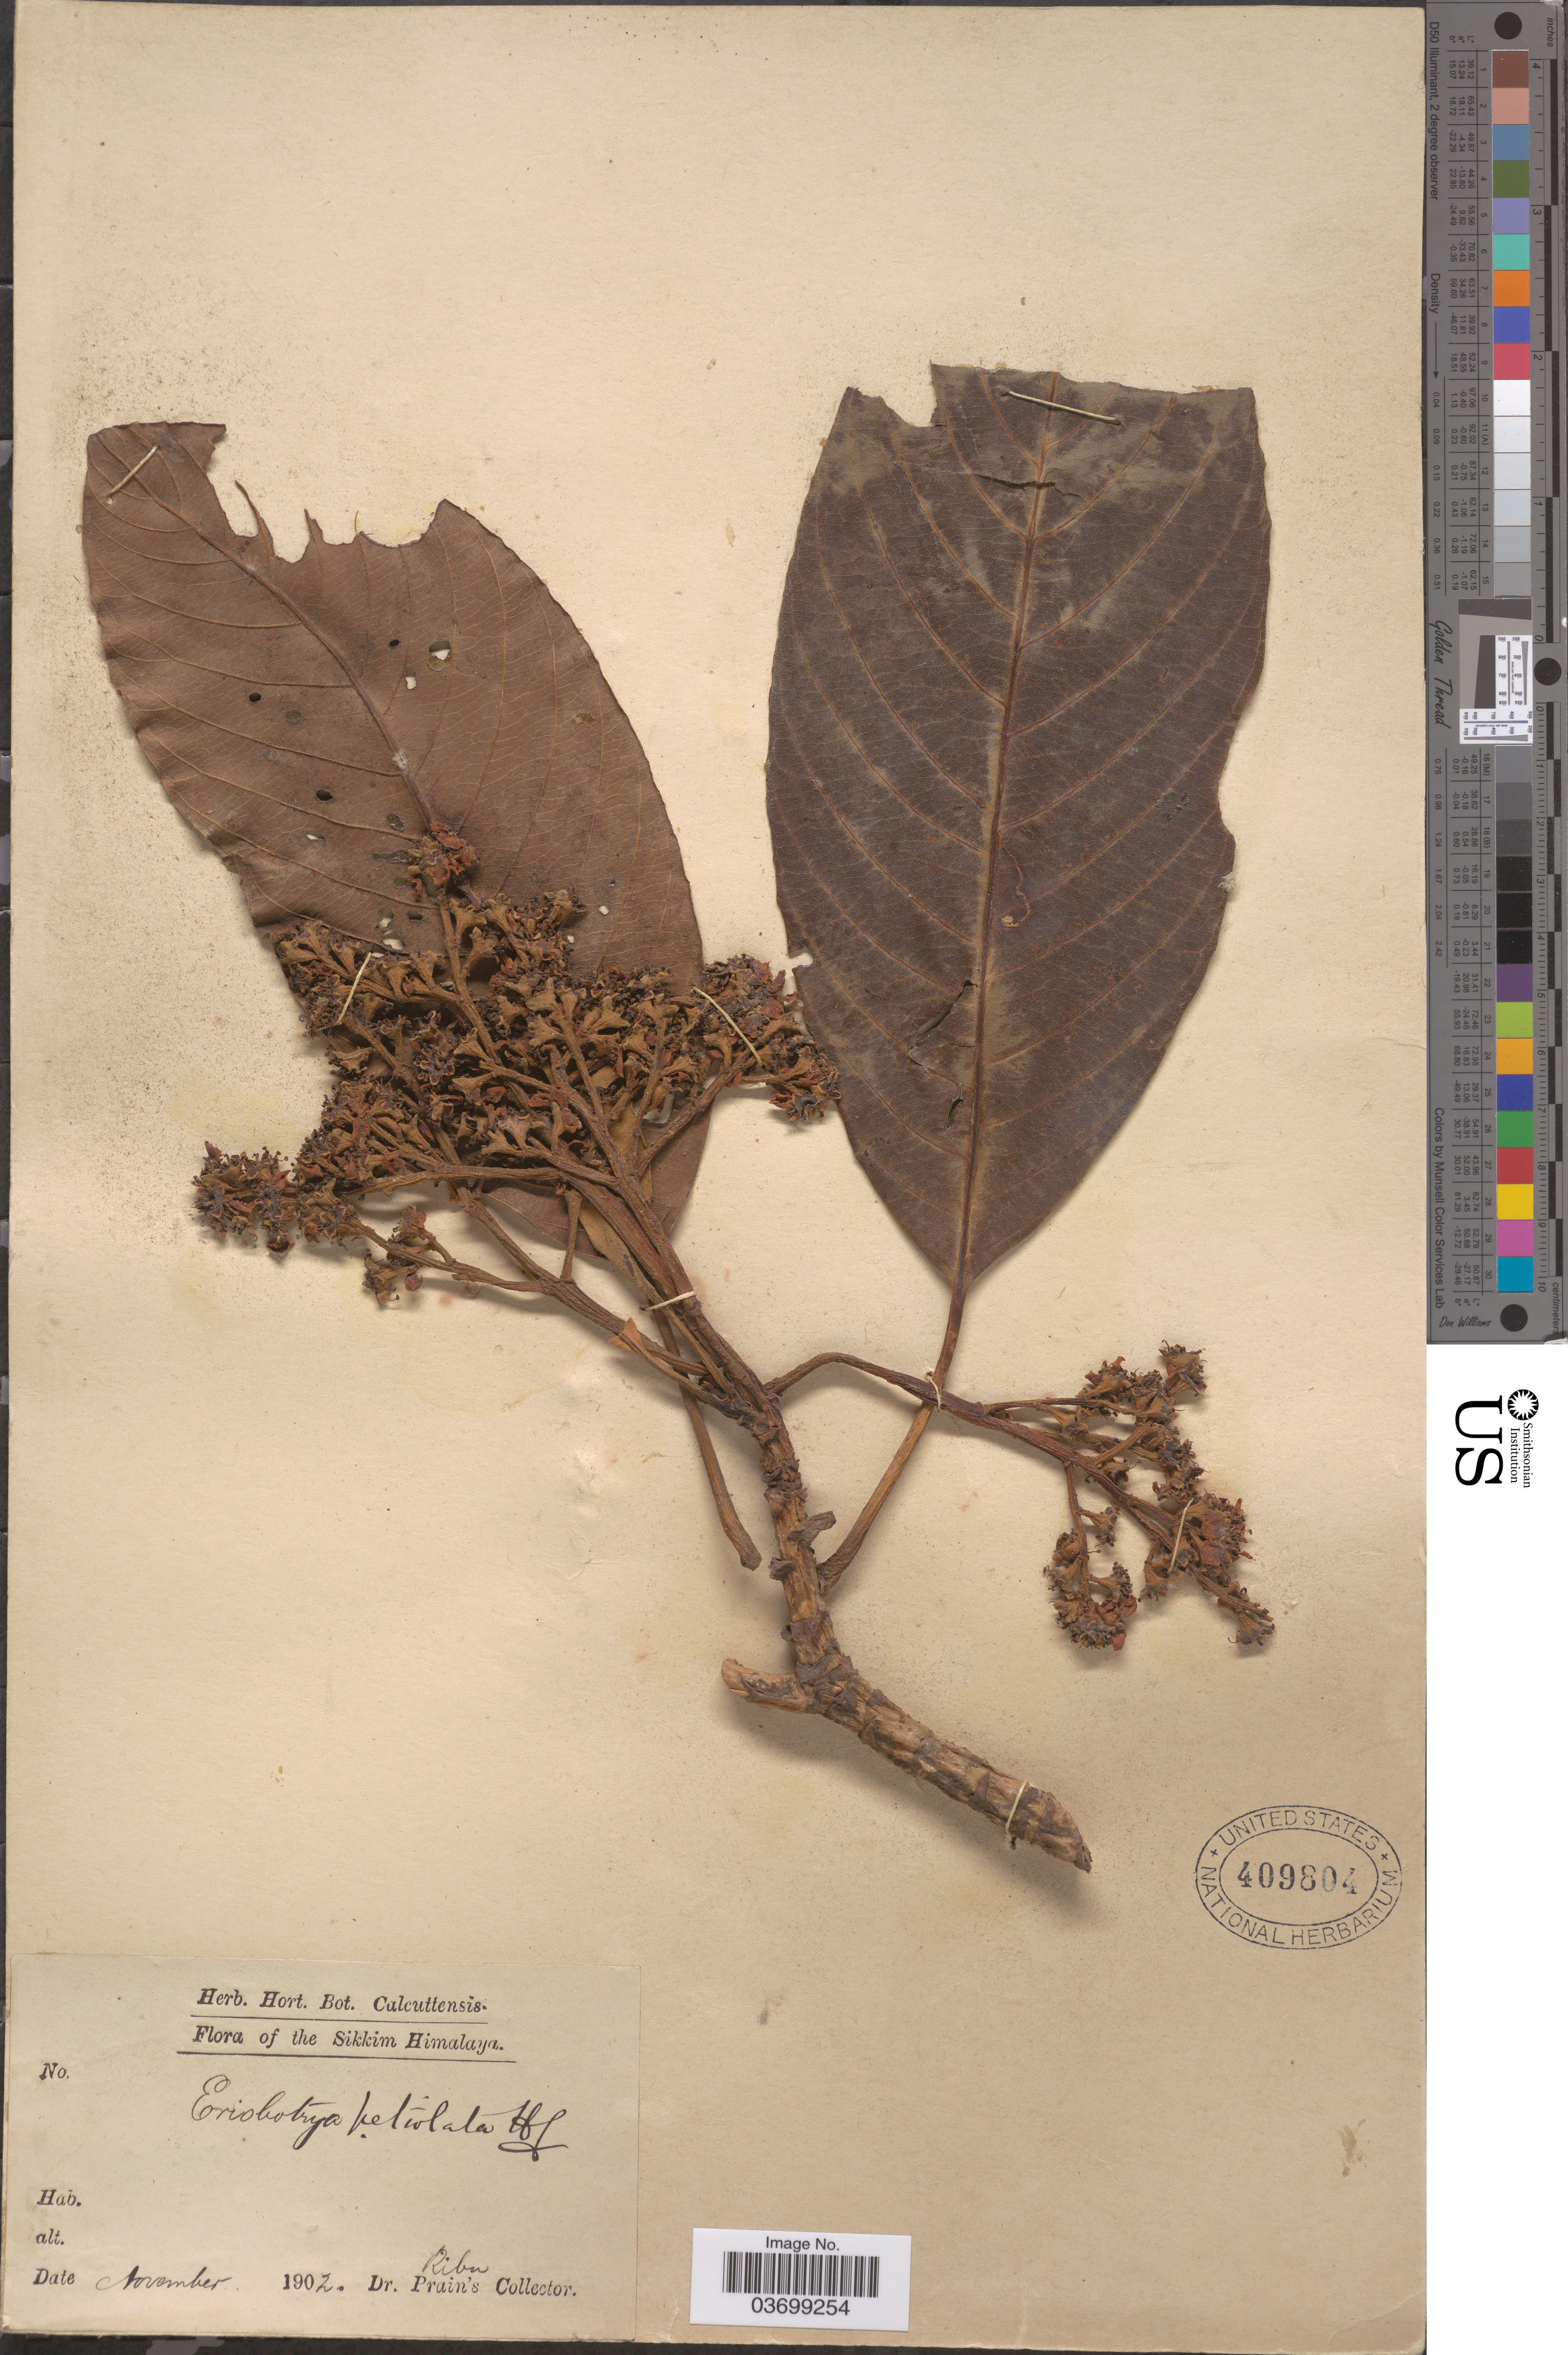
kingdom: Plantae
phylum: Tracheophyta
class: Magnoliopsida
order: Rosales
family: Rosaceae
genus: Rhaphiolepis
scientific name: Rhaphiolepis petiolata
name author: (Hook. f.) B.B. Liu & J. Wen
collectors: Dr. Prain's collector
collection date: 1902-11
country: India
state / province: Sikkim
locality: The Sikkim Himalaya.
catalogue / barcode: US 409804